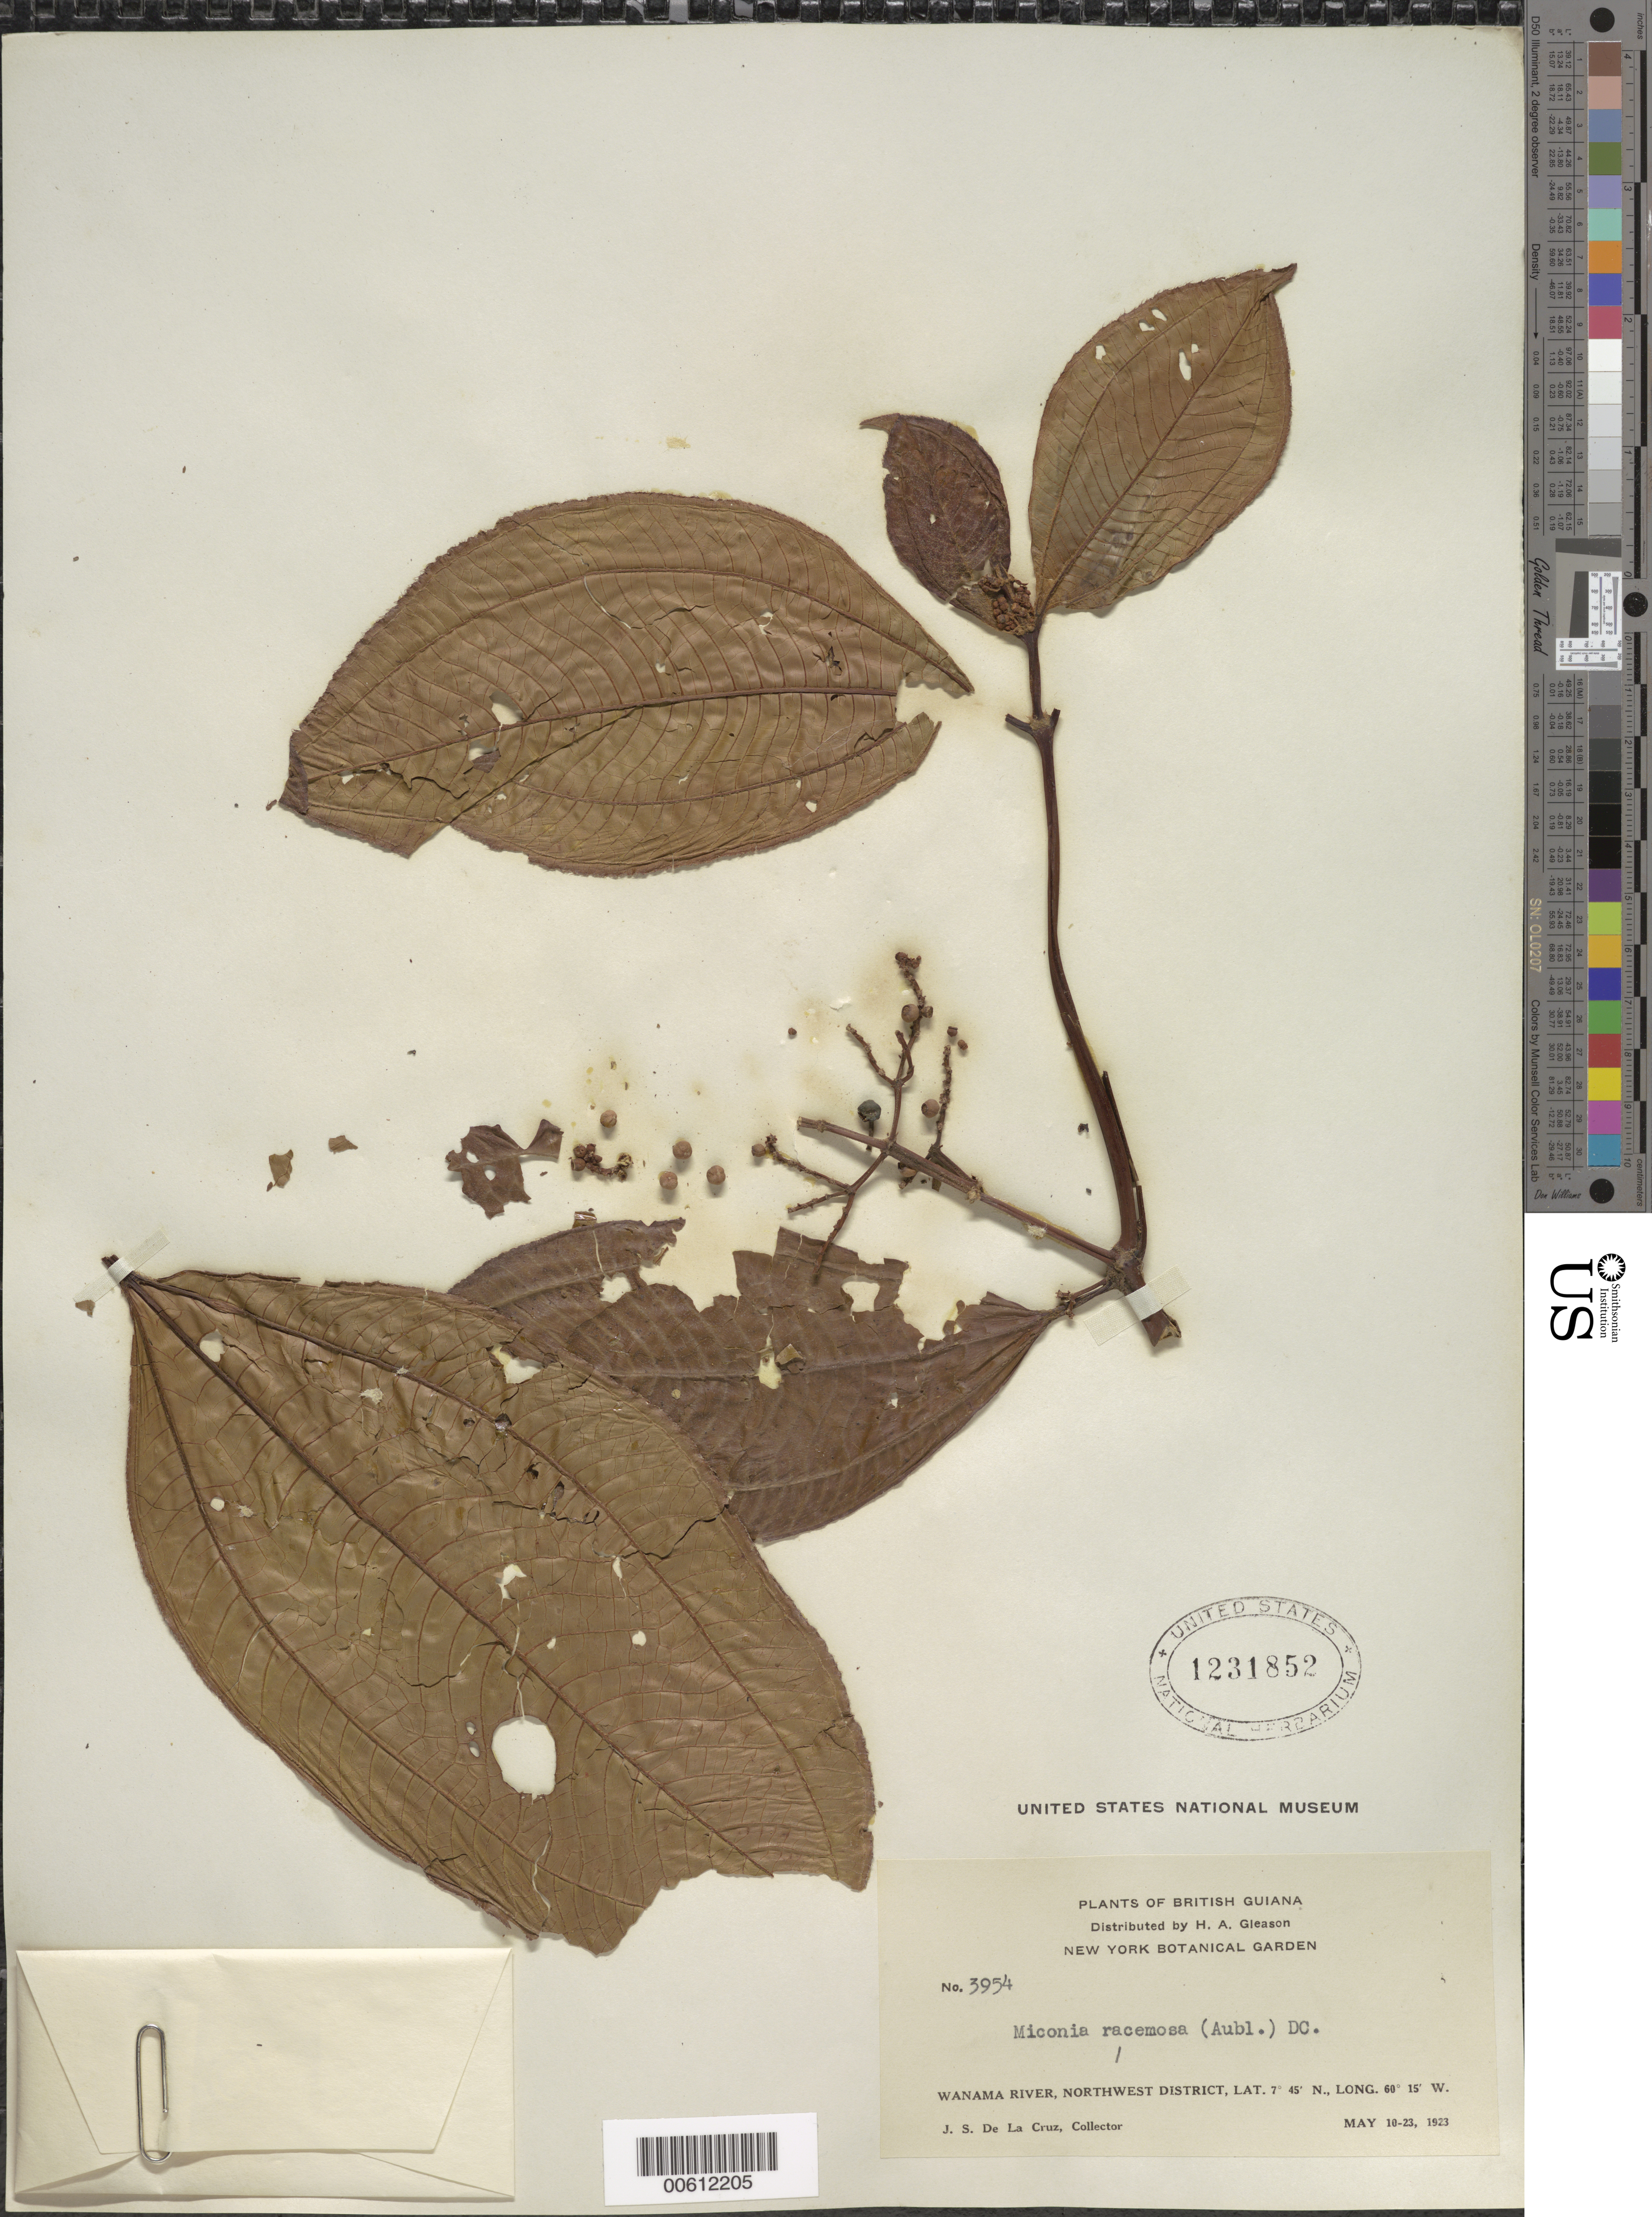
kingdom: Plantae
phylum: Tracheophyta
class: Magnoliopsida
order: Myrtales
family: Melastomataceae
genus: Miconia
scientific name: Miconia racemosa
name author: (Aubl.) DC.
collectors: J. S. de la Cruz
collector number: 3954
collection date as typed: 10-May-23 to 23-May-23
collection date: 1923-05-10/1923-05-23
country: Guyana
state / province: Barima-Waini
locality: Wanama R., NW District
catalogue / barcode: US 1231852